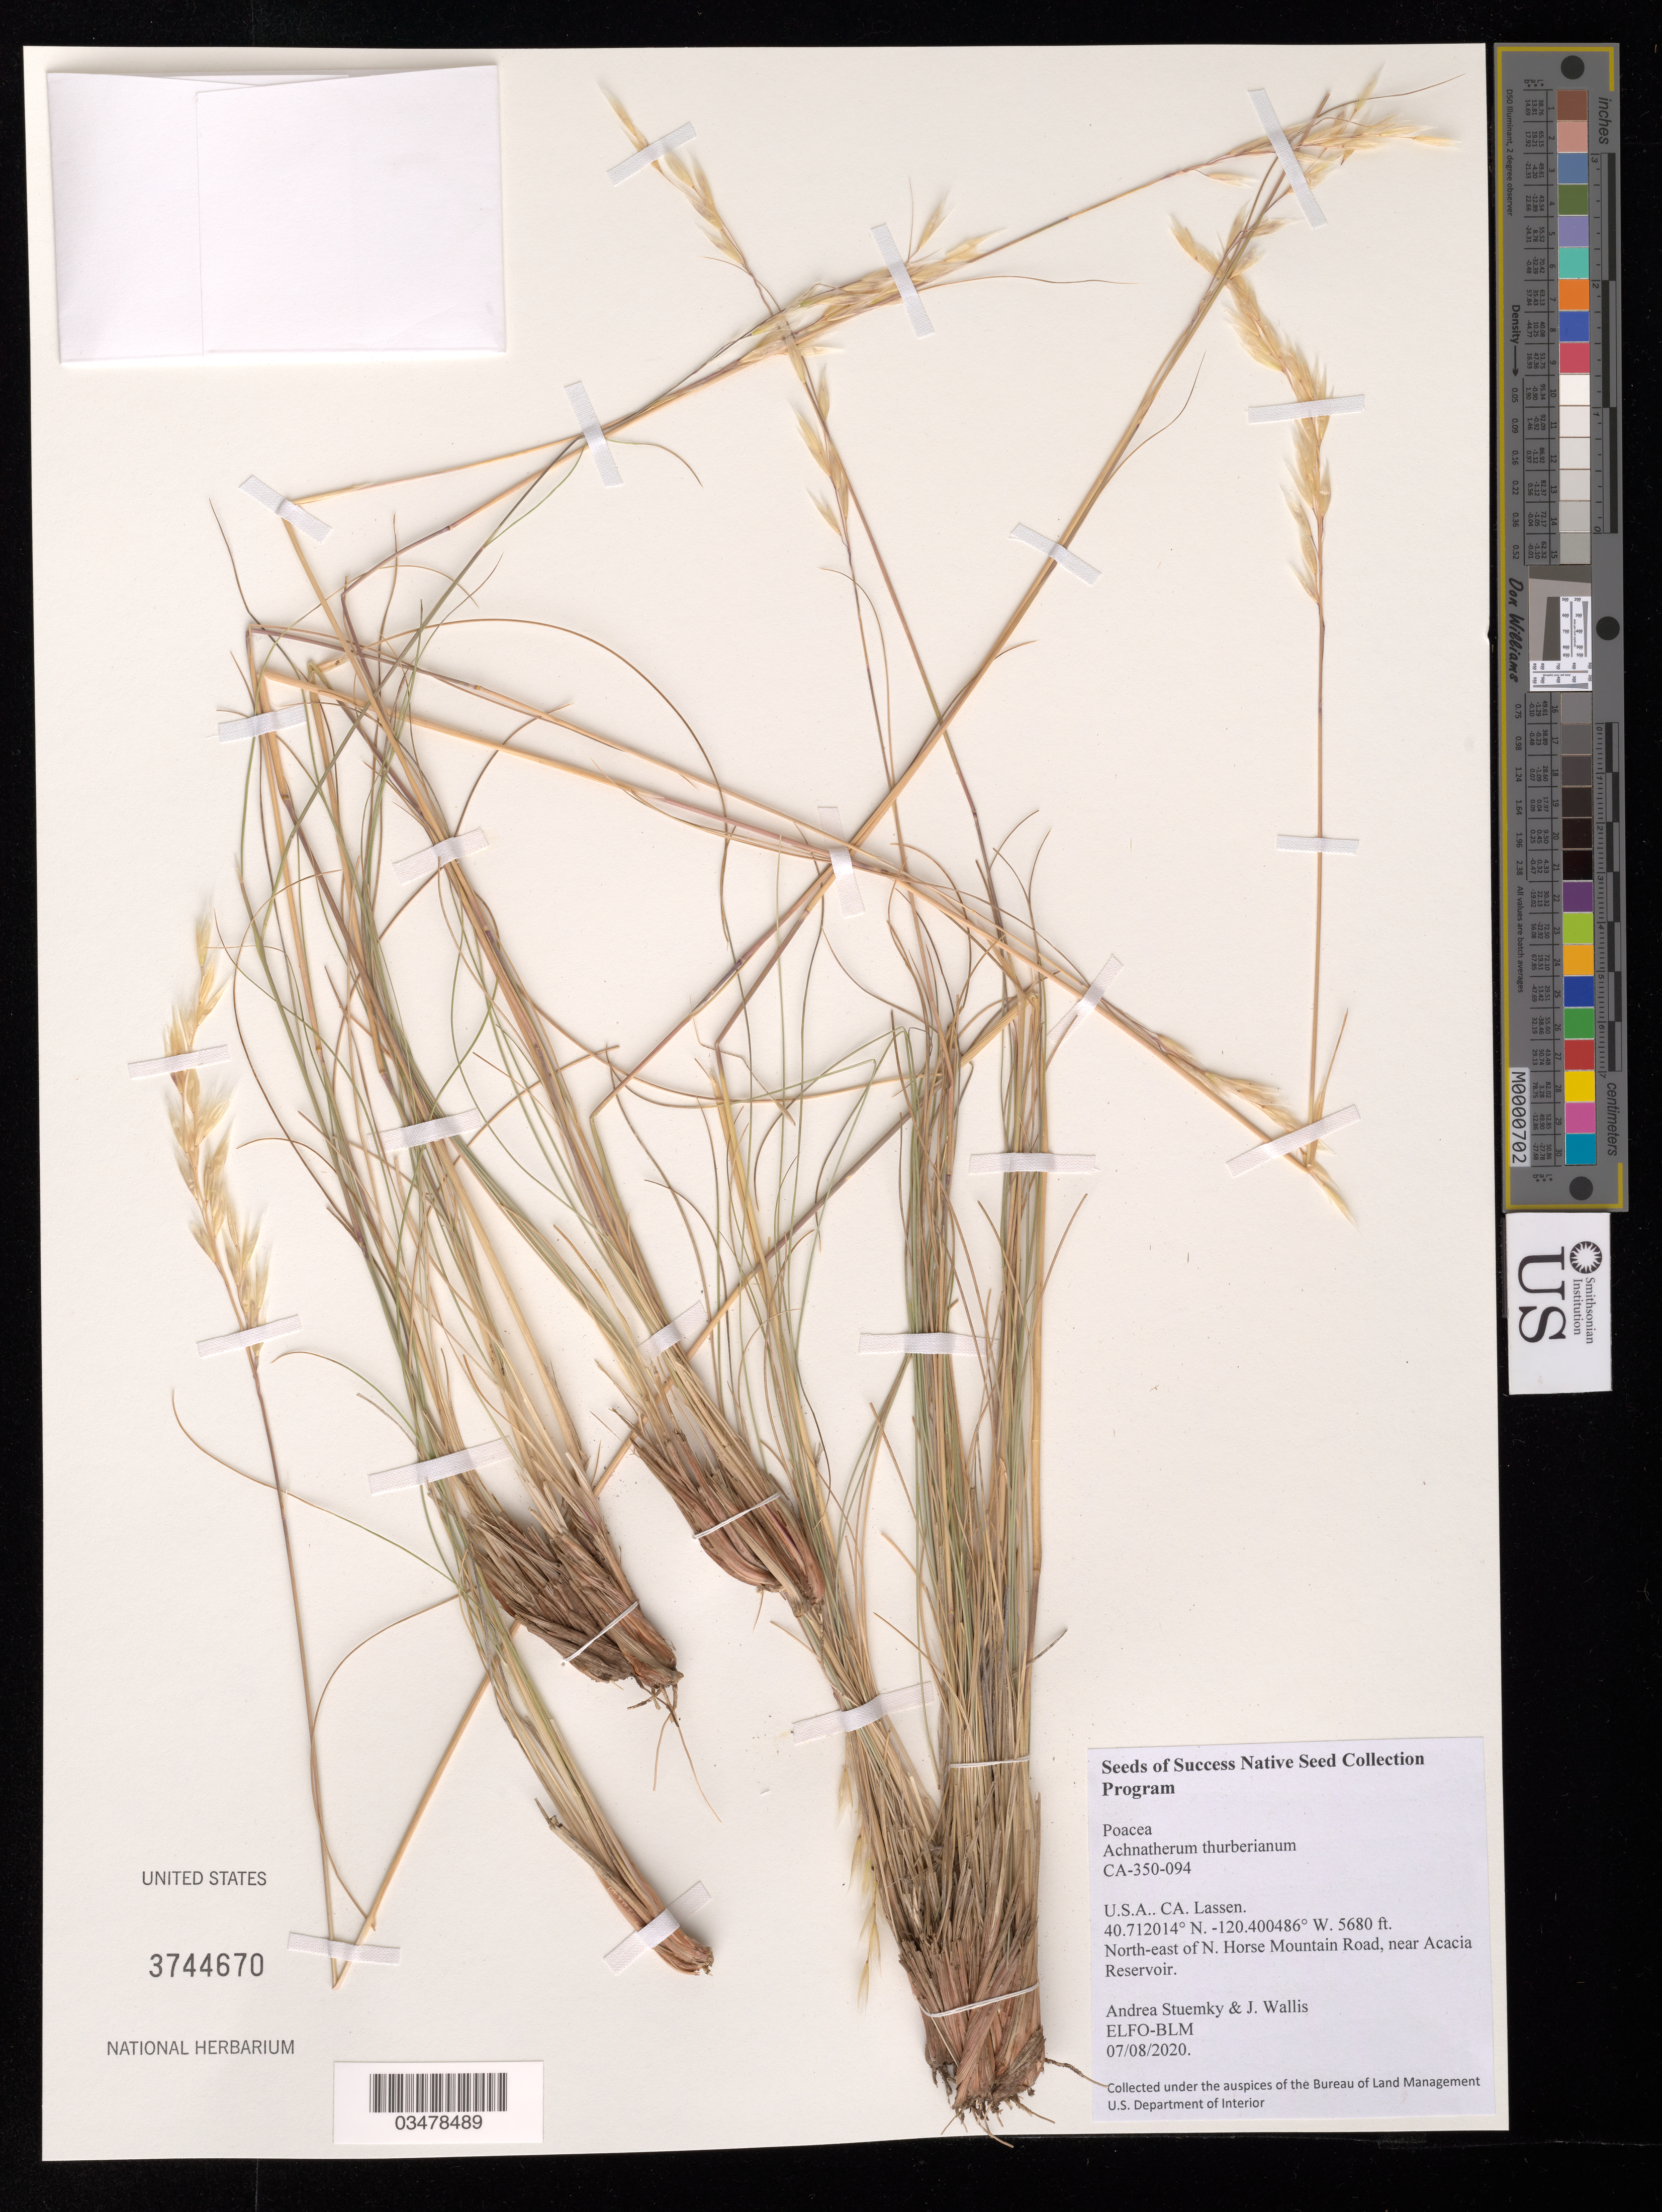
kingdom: Plantae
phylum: Tracheophyta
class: Liliopsida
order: Poales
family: Poaceae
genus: Achnatherum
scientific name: Achnatherum thurberianum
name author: (Piper) Barkworth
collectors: A. Stuemky & J. Wallis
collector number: CA-350-094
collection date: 2020-07-08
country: United States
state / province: California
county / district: Lassen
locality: NE of N. Horse Mountain Road, near Acacia Reservoir.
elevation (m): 1731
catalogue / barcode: US 3744670